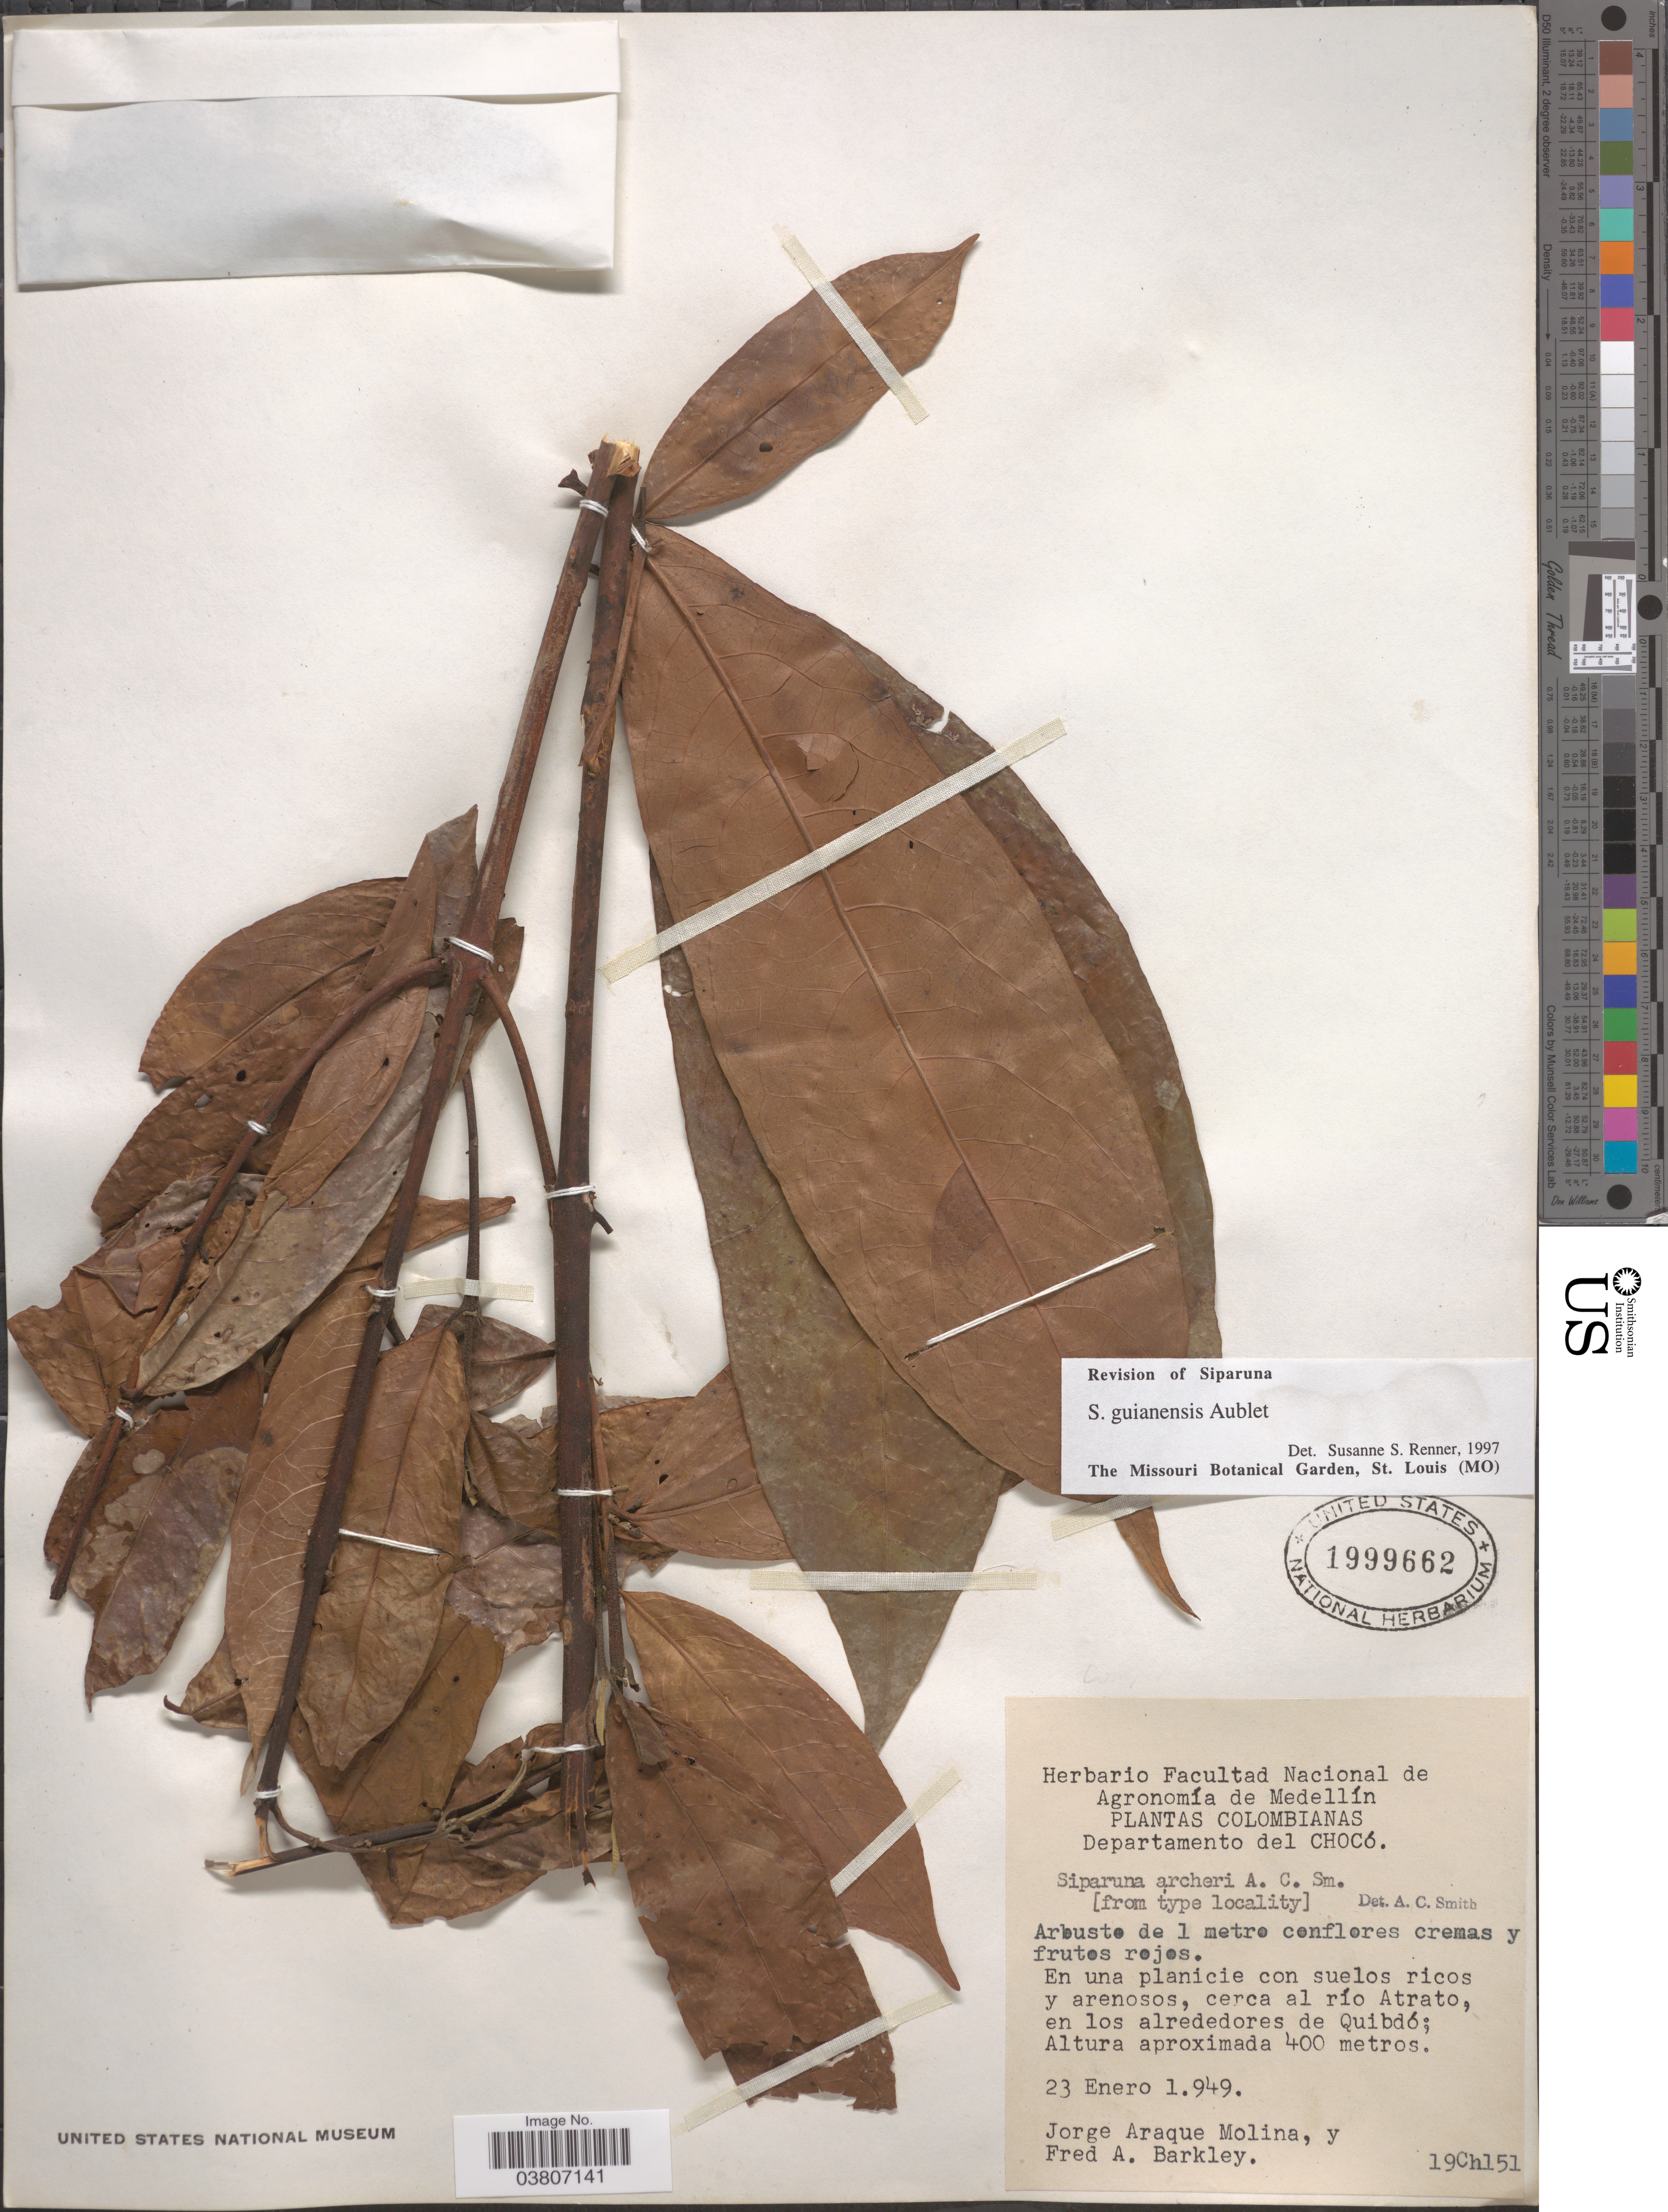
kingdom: Plantae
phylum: Tracheophyta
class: Magnoliopsida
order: Laurales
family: Siparunaceae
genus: Siparuna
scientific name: Siparuna guianensis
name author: Aubl.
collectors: J. A. Molina & F. A. Barkley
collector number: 19Ch151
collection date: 1949-01-23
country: Colombia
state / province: Chocó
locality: Departamento del Chocó. En una planicie con suelos ricos y arenosos, cerca al río Atrato, en los alrededores de Quibdó.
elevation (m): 400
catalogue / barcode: US 1999662